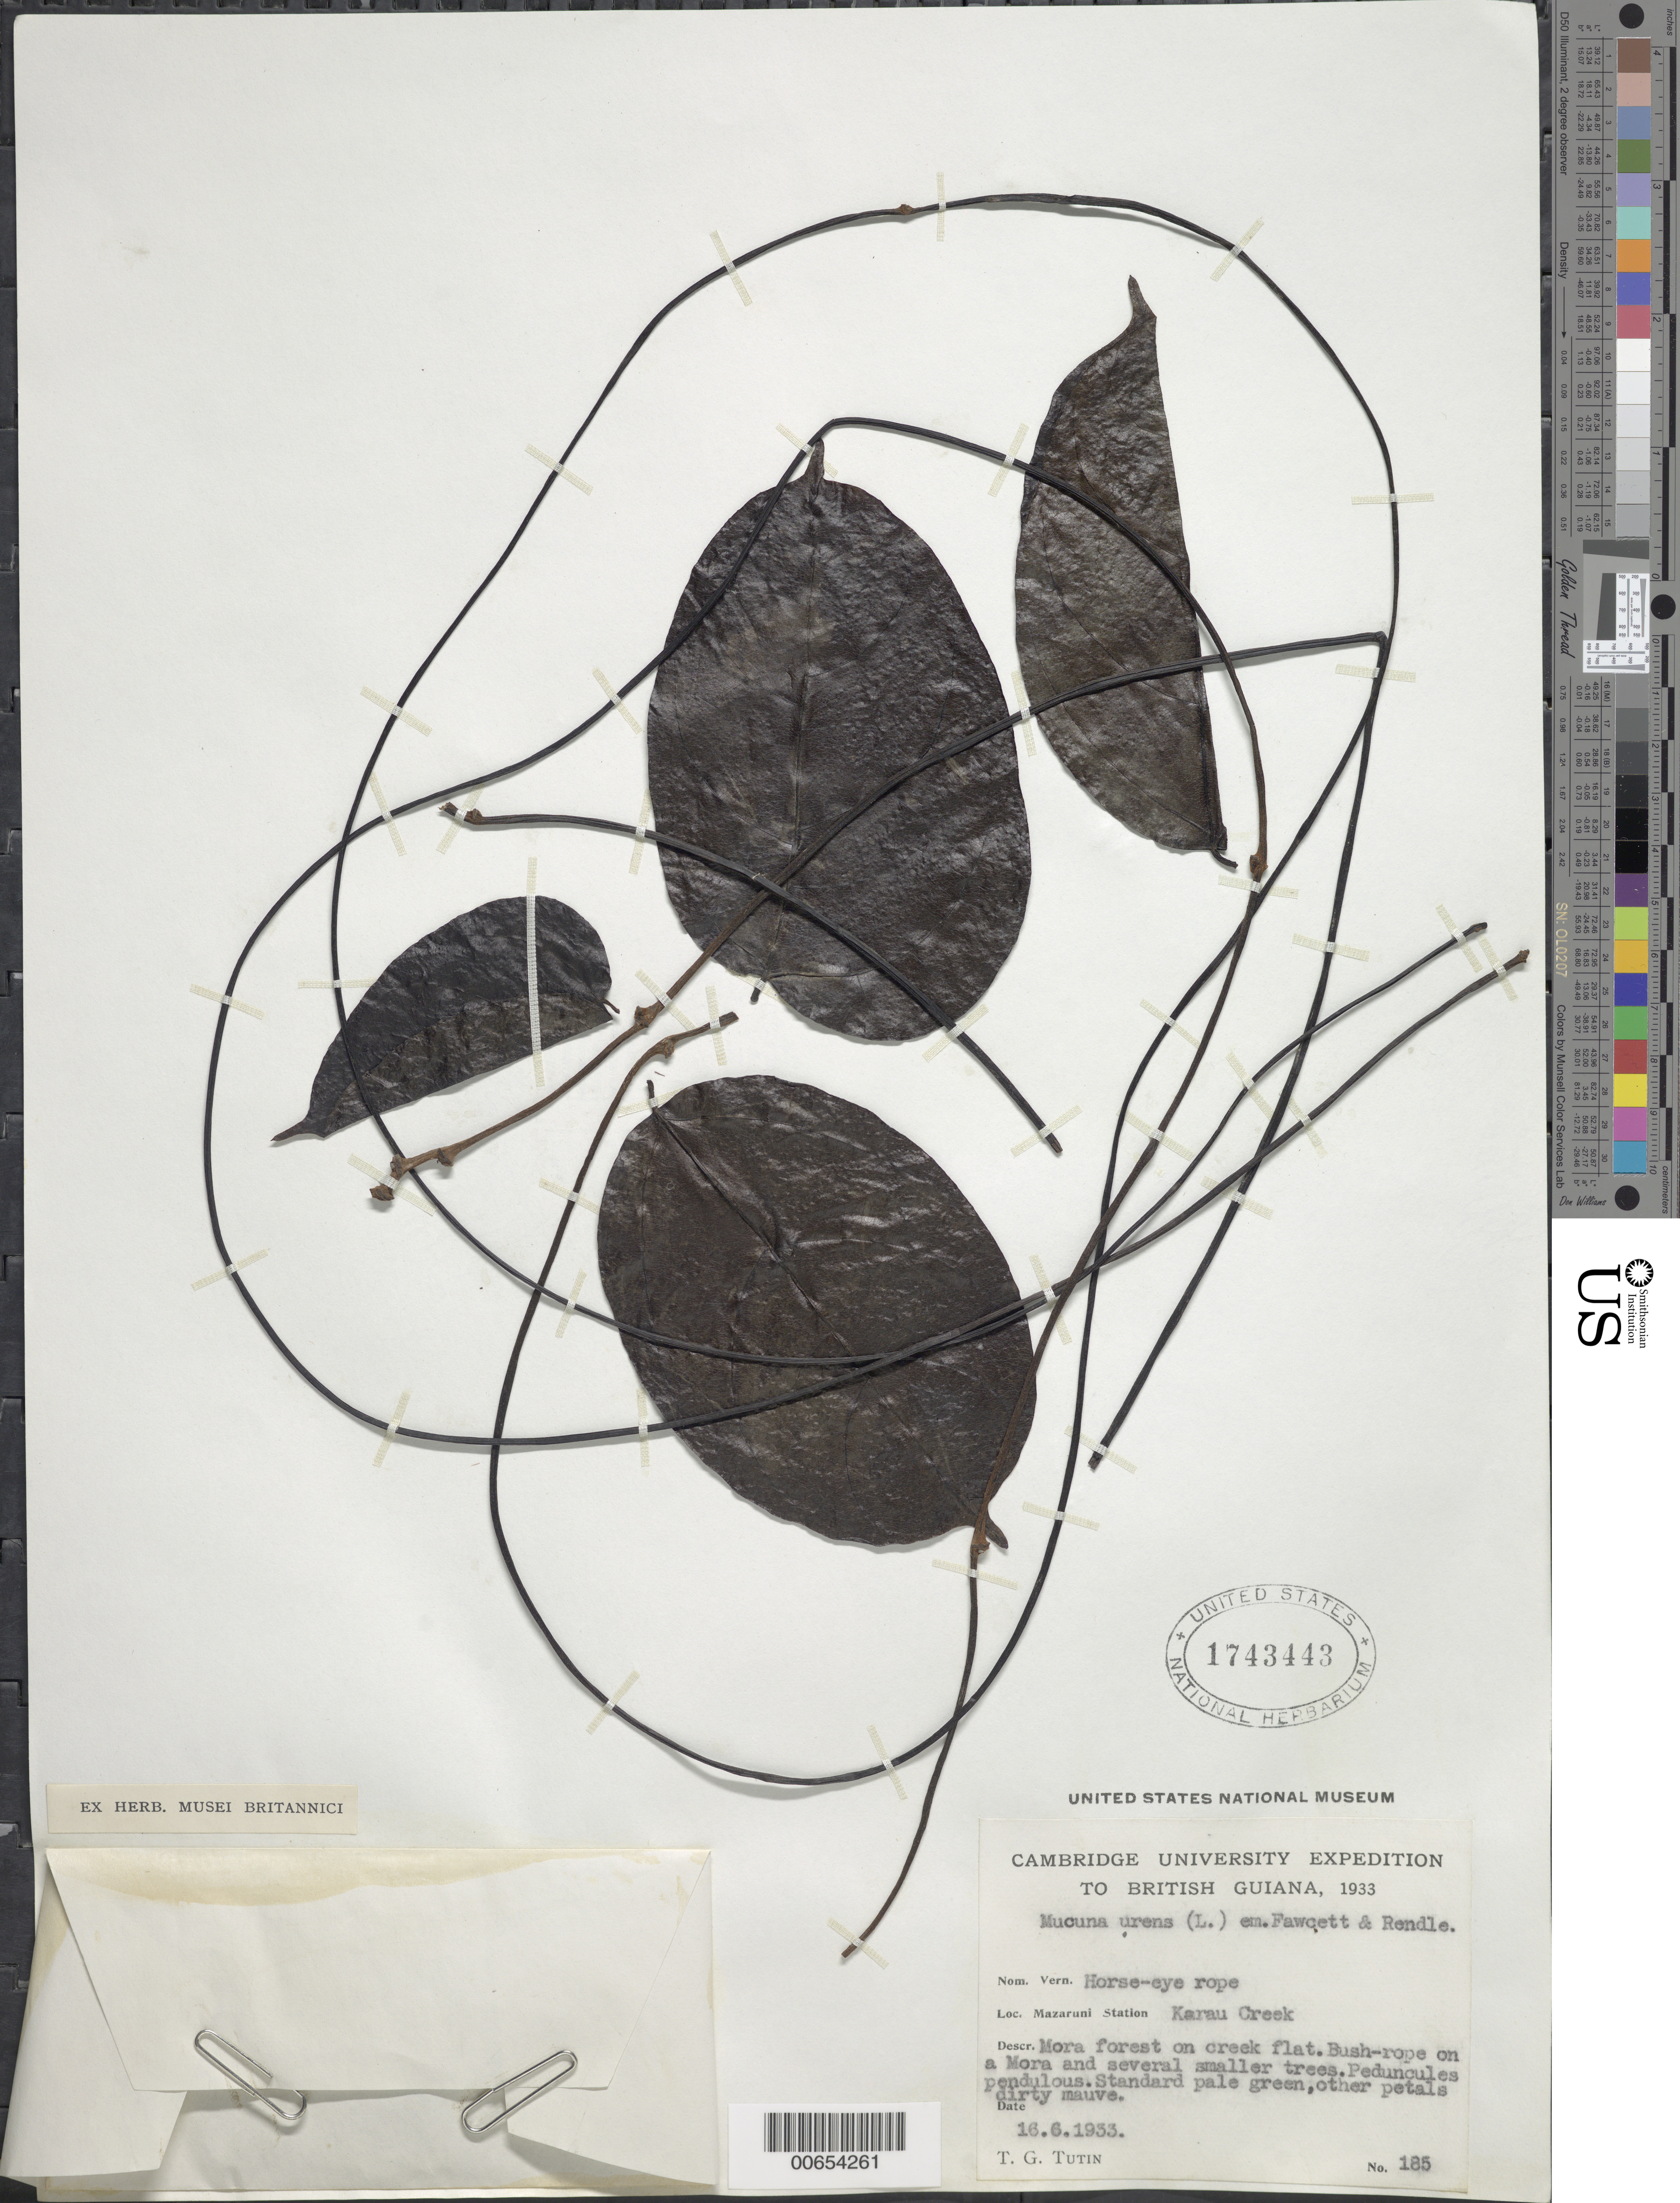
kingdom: Plantae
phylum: Tracheophyta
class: Magnoliopsida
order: Fabales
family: Fabaceae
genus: Mucuna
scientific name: Mucuna urens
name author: (L.) Medik.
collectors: T. G. Tutin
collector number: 185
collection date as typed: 16-Jun-33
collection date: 1933-06-16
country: Guyana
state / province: Cuyuni-Mazaruni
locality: Mazaruni Station, Karau Creek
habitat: Mora forest on creek flat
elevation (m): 30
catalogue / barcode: US 1743443